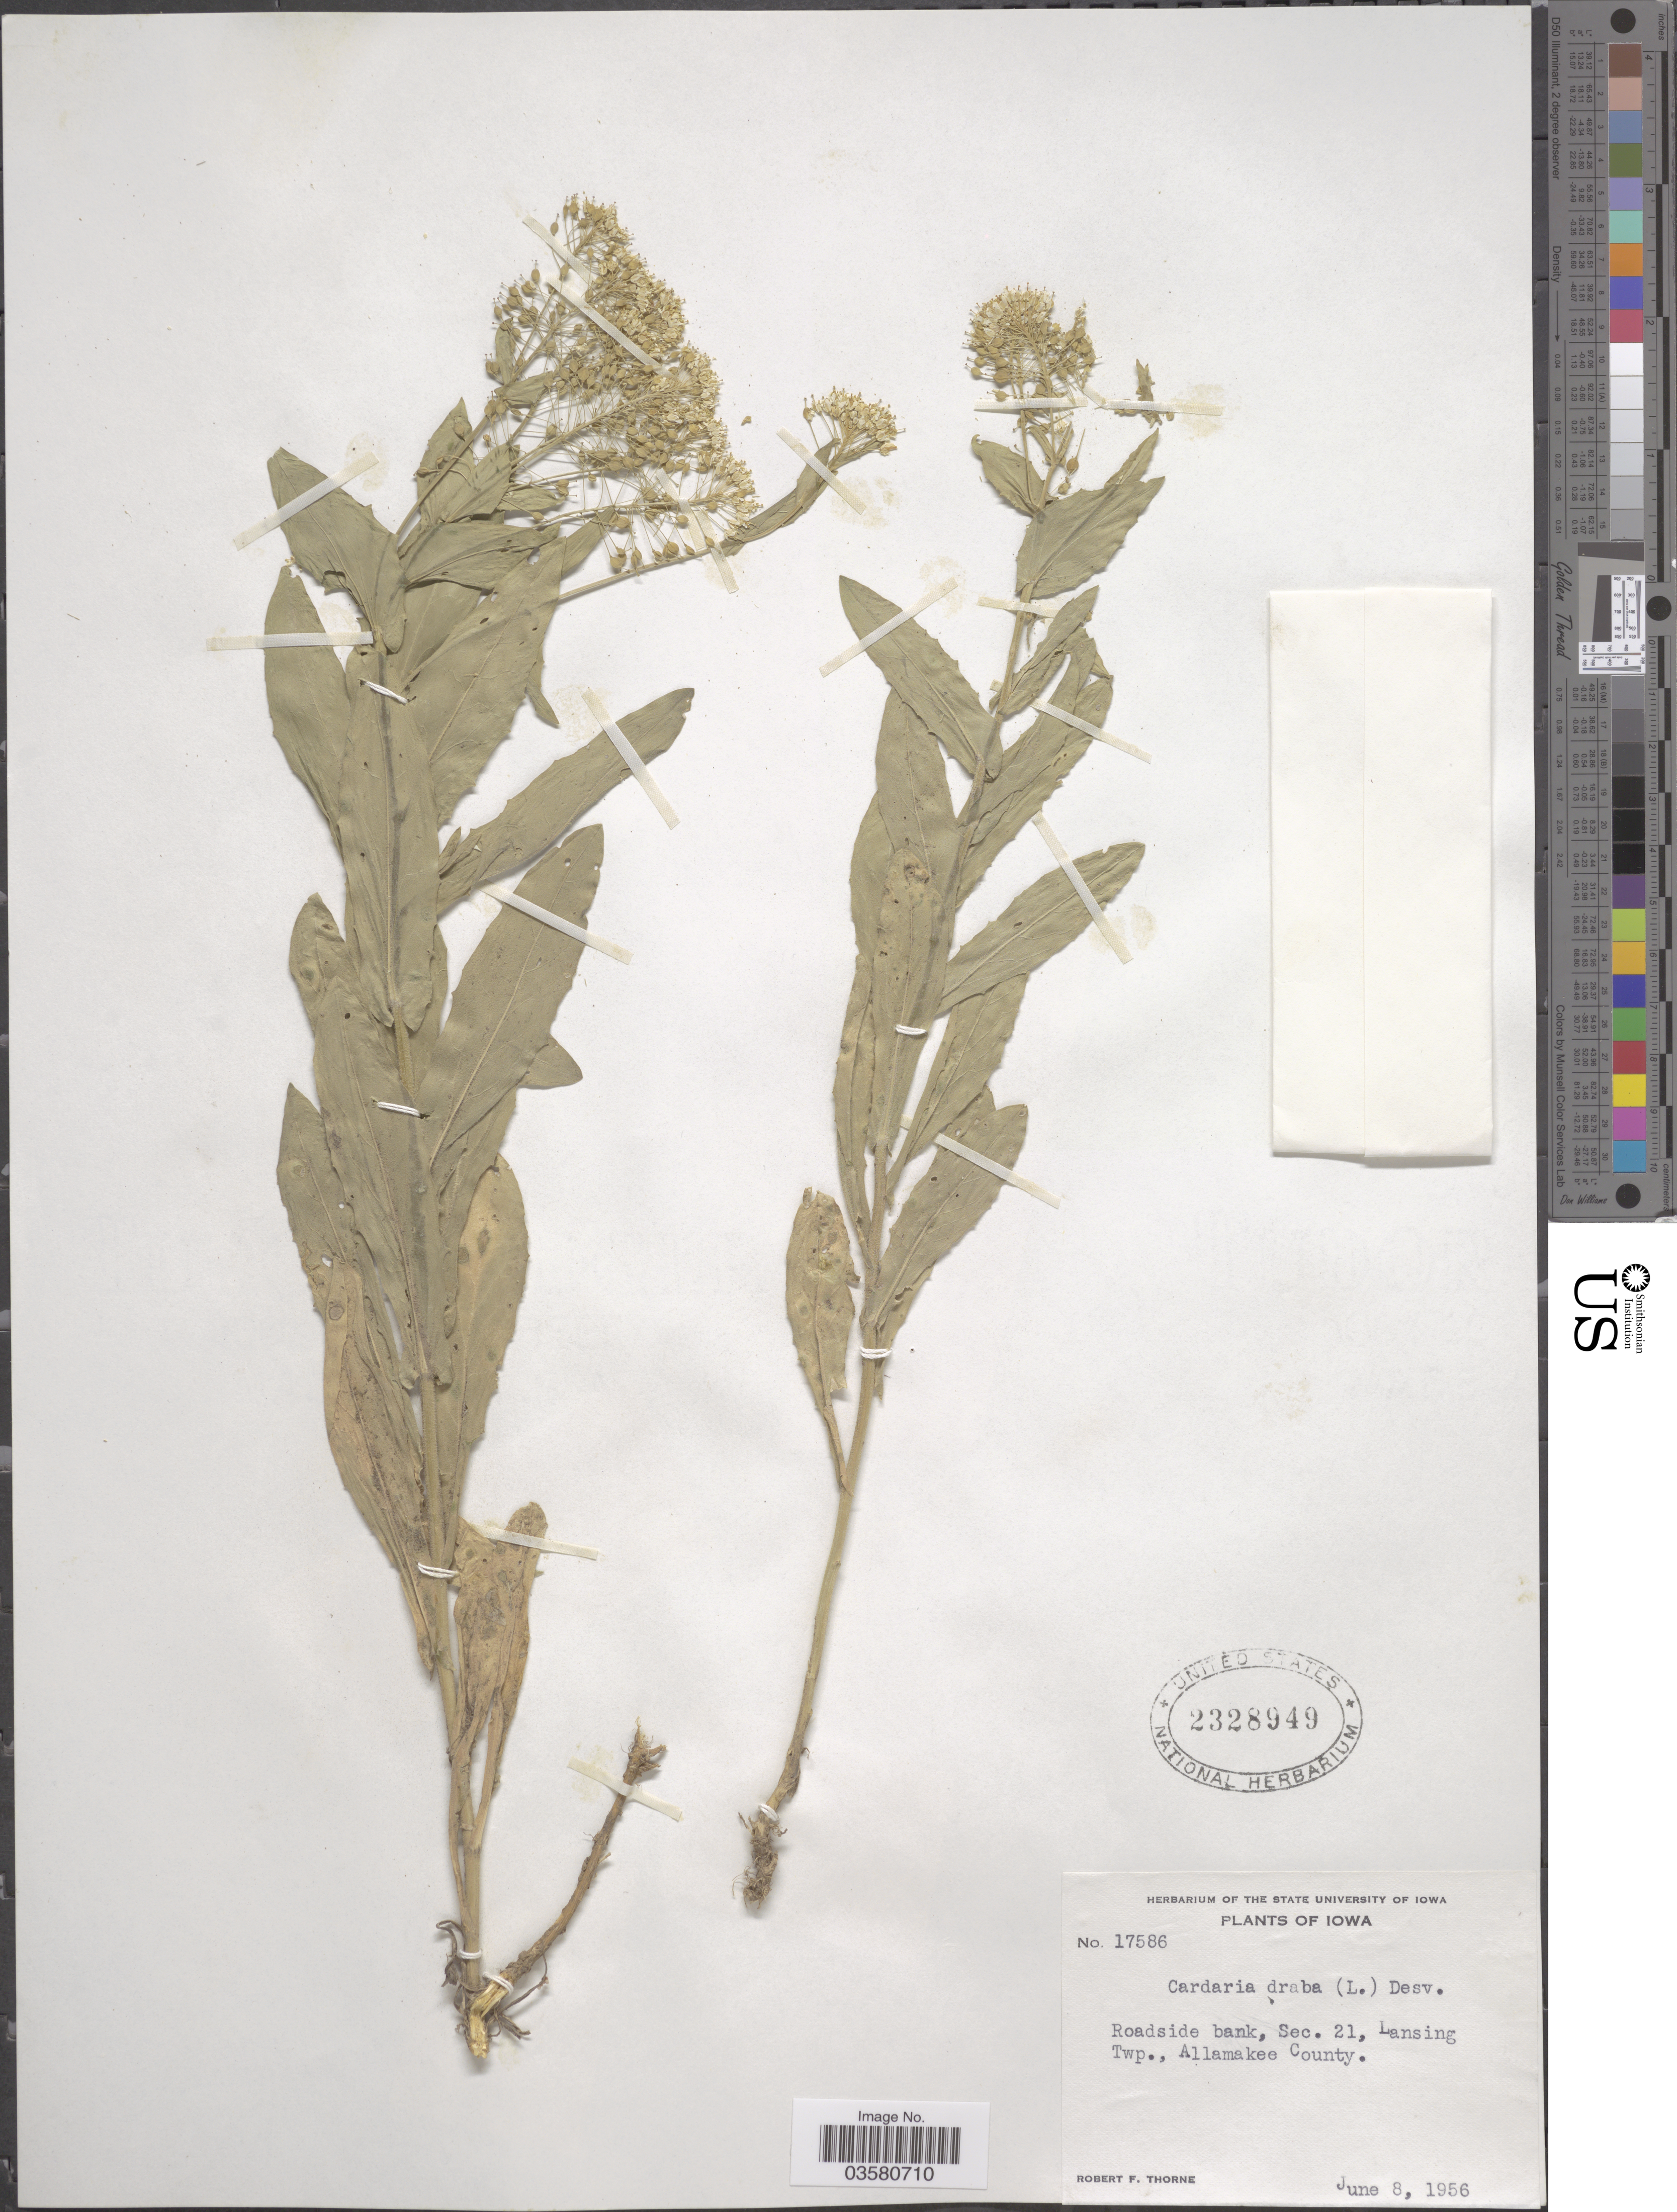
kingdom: Plantae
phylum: Tracheophyta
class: Magnoliopsida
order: Brassicales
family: Brassicaceae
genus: Lepidium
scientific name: Lepidium chalepense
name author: L.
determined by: Strong, M. T., (US), Smithsonian Institution - National Museum of Natural History (UNITED STATES)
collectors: R. F. Thorne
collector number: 17586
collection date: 1956-06-08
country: United States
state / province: Iowa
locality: Roadside bank, Sec. 21, Lansing Twp., Allamakee County.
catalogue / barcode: US 2328949